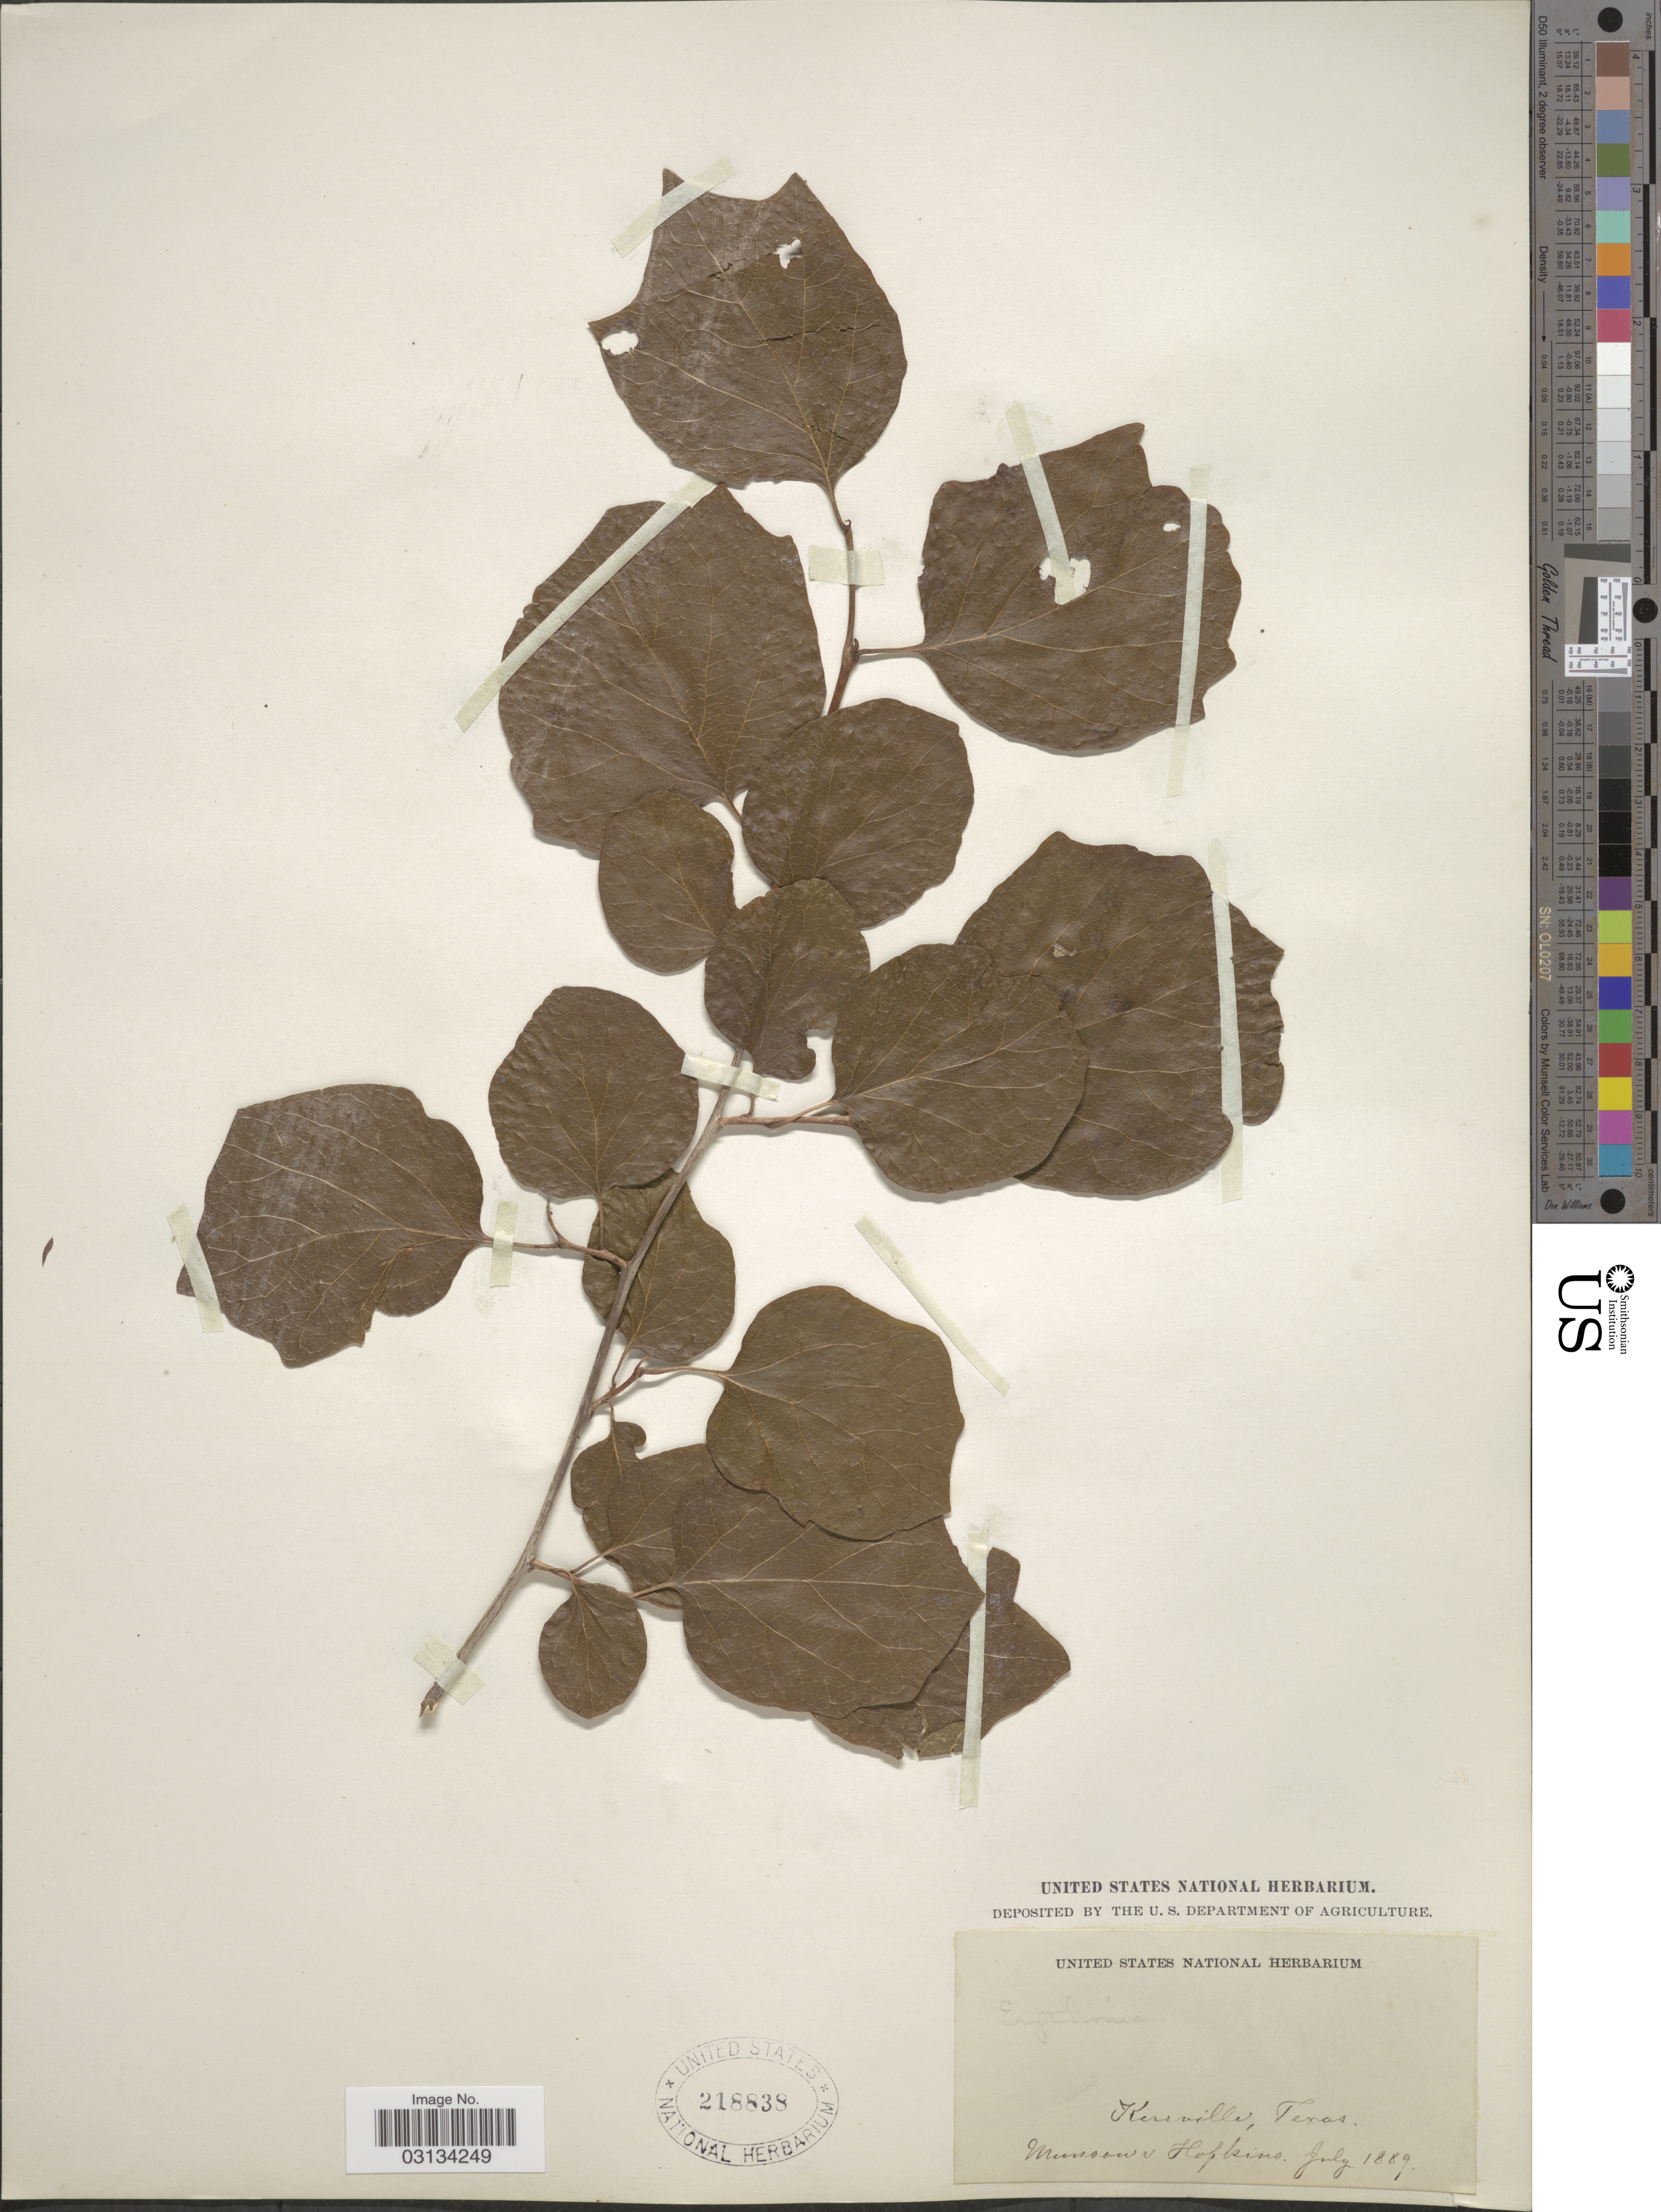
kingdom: Plantae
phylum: Tracheophyta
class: Magnoliopsida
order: Ericales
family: Styracaceae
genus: Styrax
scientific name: Styrax platanifolius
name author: Engelm. ex Torr.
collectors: -. Munson & -- Hopkins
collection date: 1889-07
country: United States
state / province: Texas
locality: Kerrville.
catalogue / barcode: US 218838